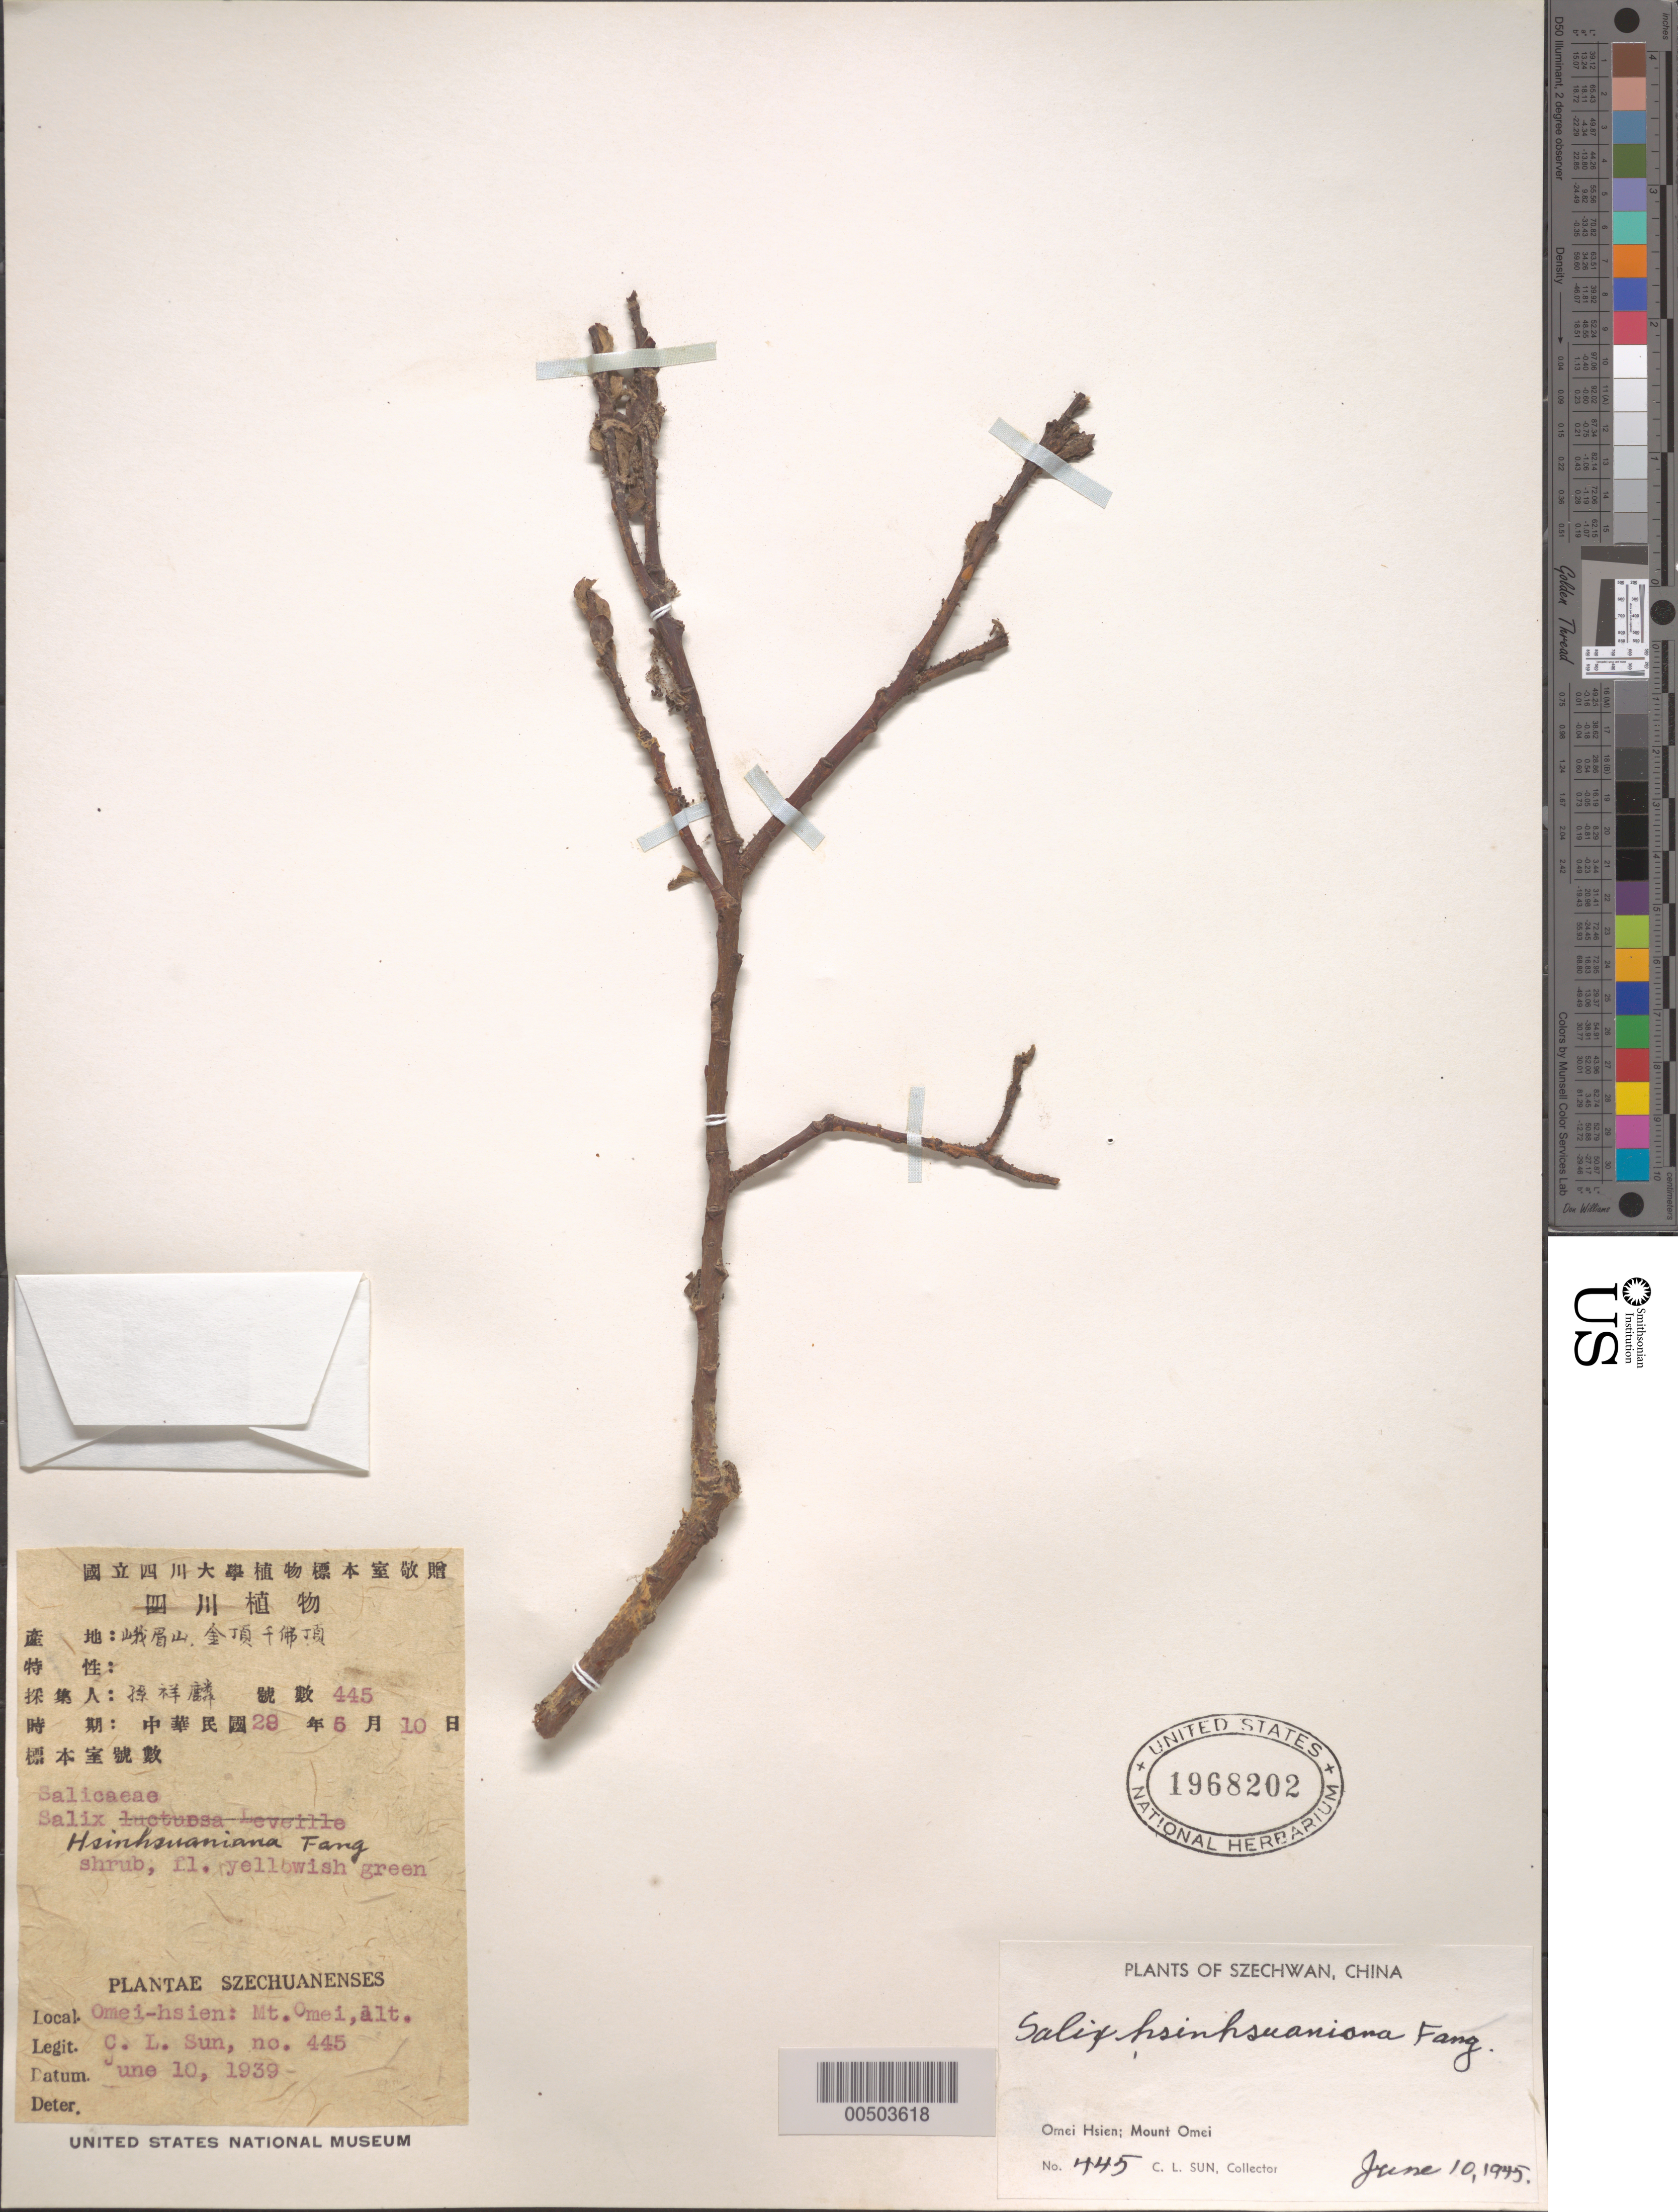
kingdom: Plantae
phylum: Tracheophyta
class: Magnoliopsida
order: Malpighiales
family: Salicaceae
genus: Salix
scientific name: Salix hsinhsuaniana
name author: W.P. Fang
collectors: C. Sun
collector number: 445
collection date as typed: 10 Jun 1945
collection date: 1945-06-10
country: China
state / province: Sichuan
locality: Mount Omei, O-mei Hsien (district) or Emei Xian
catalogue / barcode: US 1968202